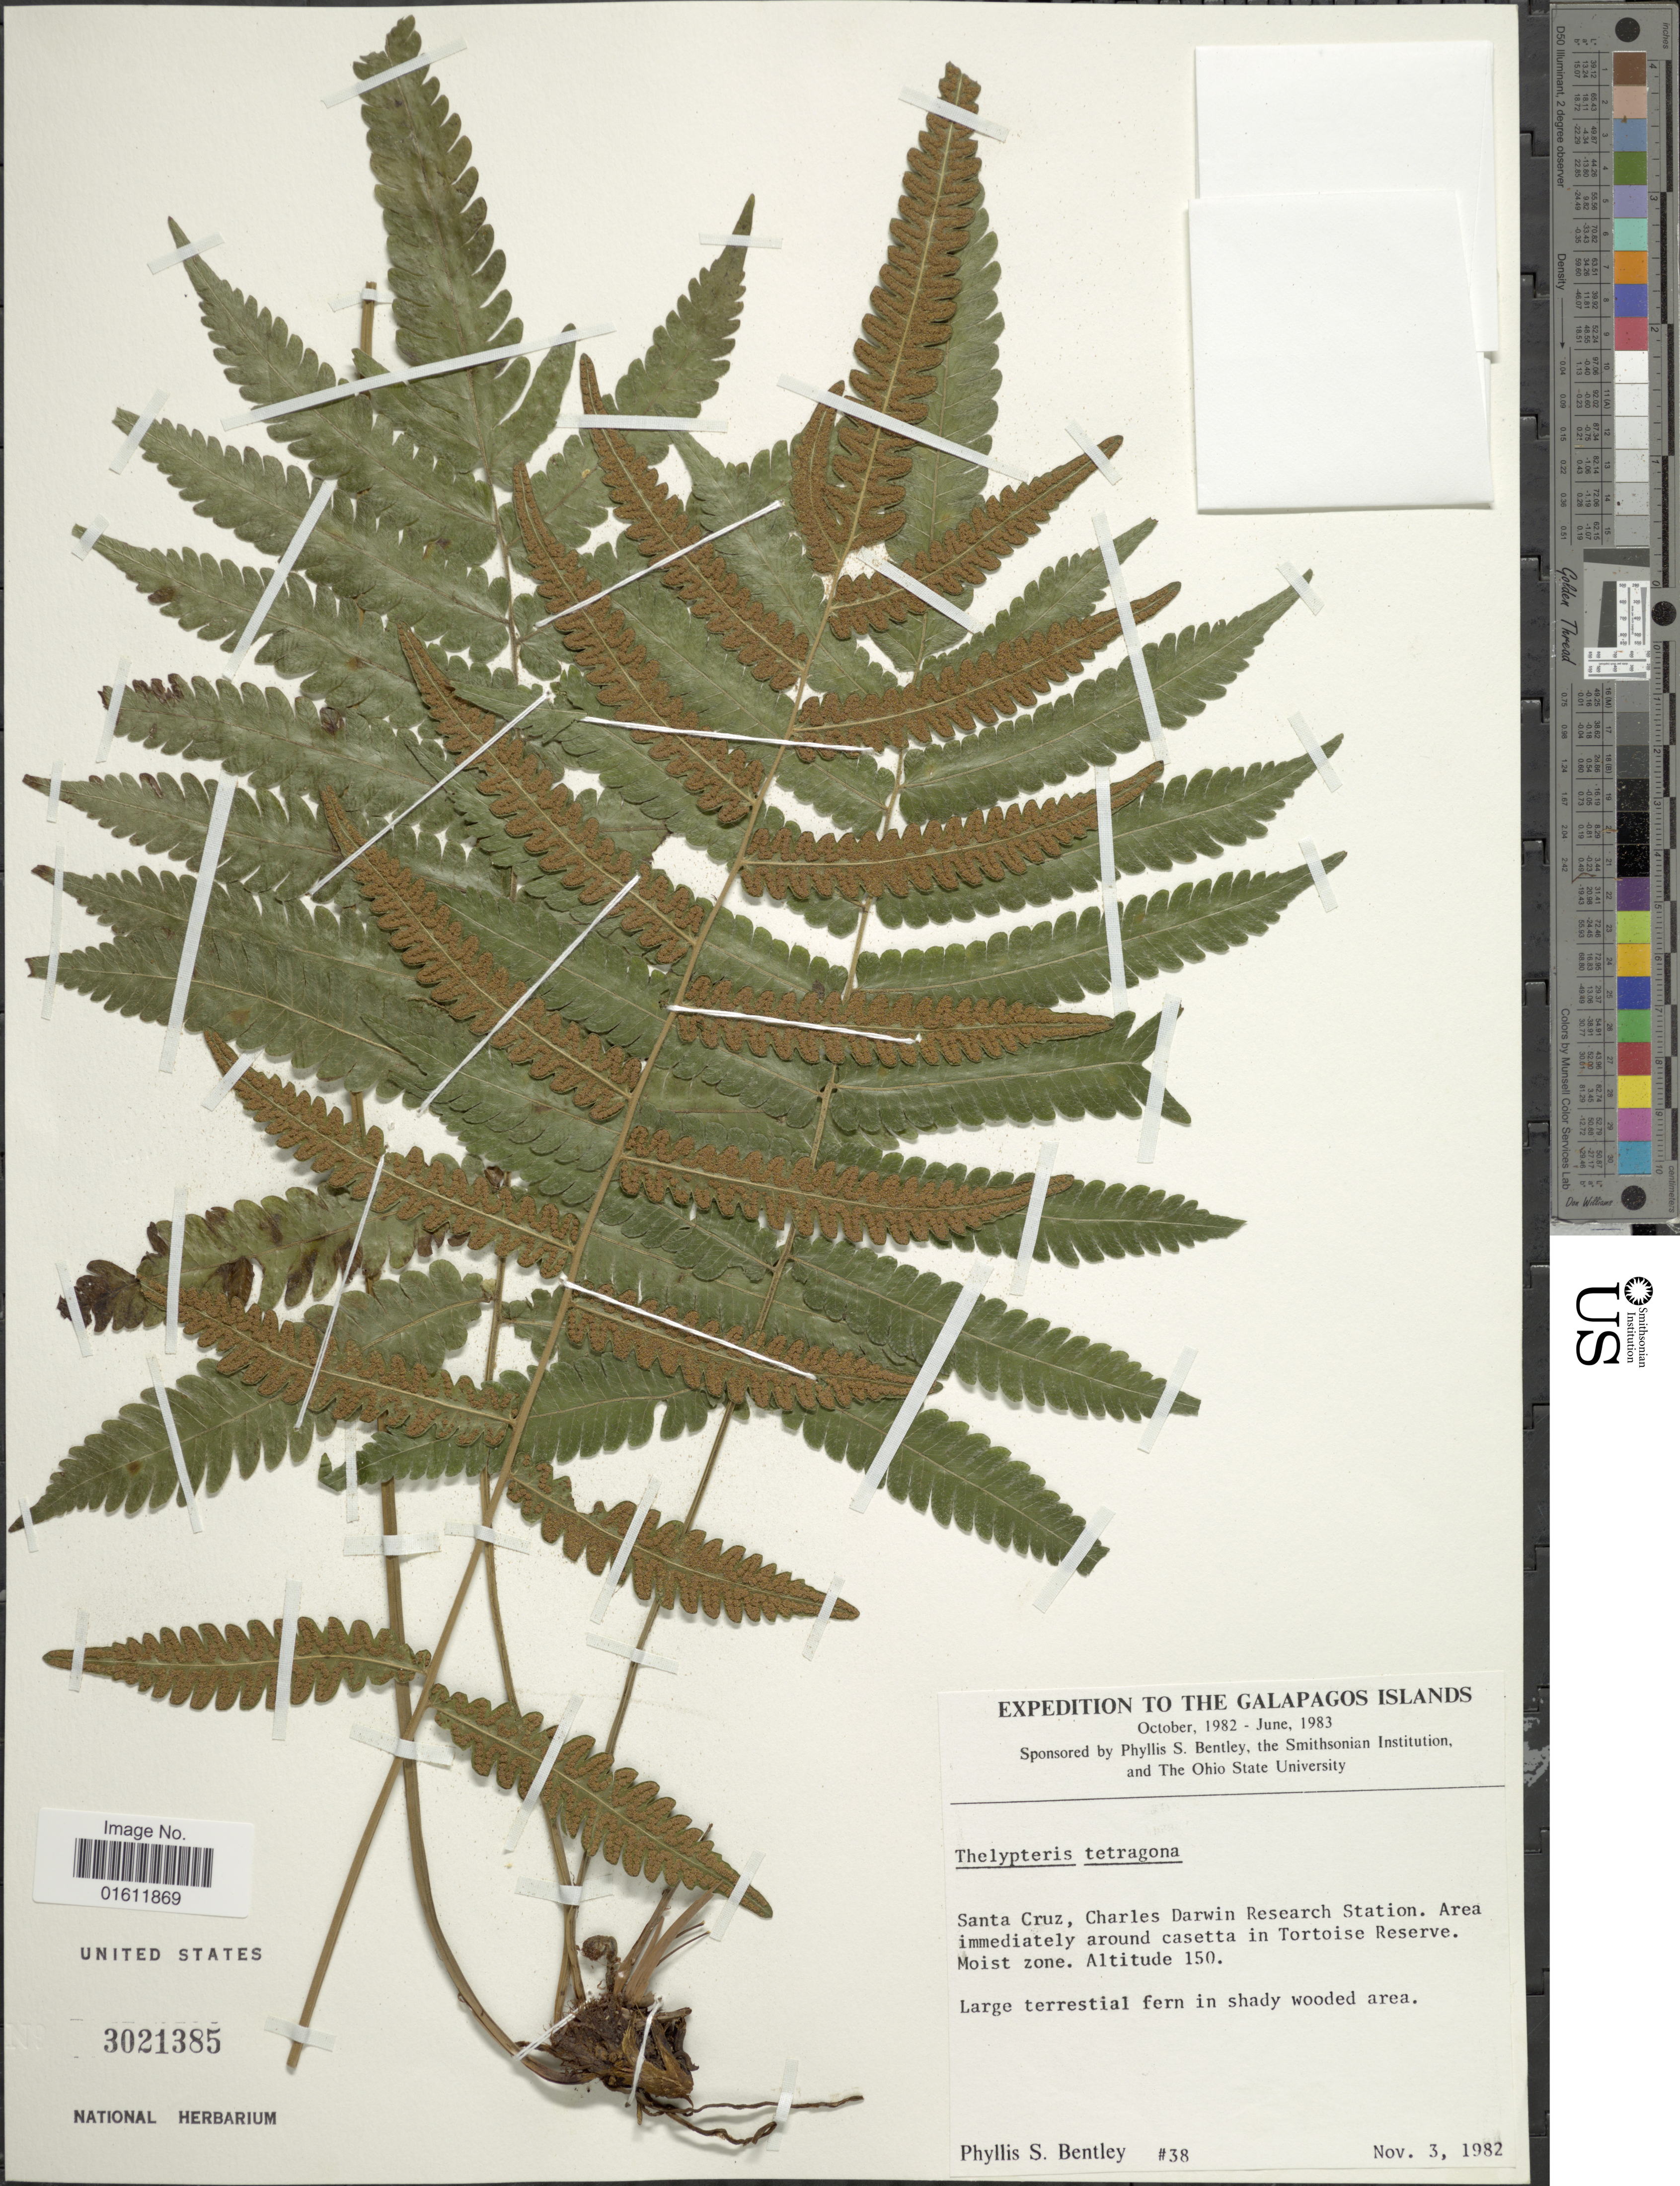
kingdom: Plantae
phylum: Tracheophyta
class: Polypodiopsida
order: Polypodiales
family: Thelypteridaceae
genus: Goniopteris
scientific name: Goniopteris tetragona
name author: (C. Presl) Sw.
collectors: P. S. Bentley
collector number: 38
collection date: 1982-11-03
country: Ecuador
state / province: Colón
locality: Galapagos Islands, Santa Cruz, Charles Darwin Research Station, area immediately around casetta in Tortoise Reserve.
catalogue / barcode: US 3021385